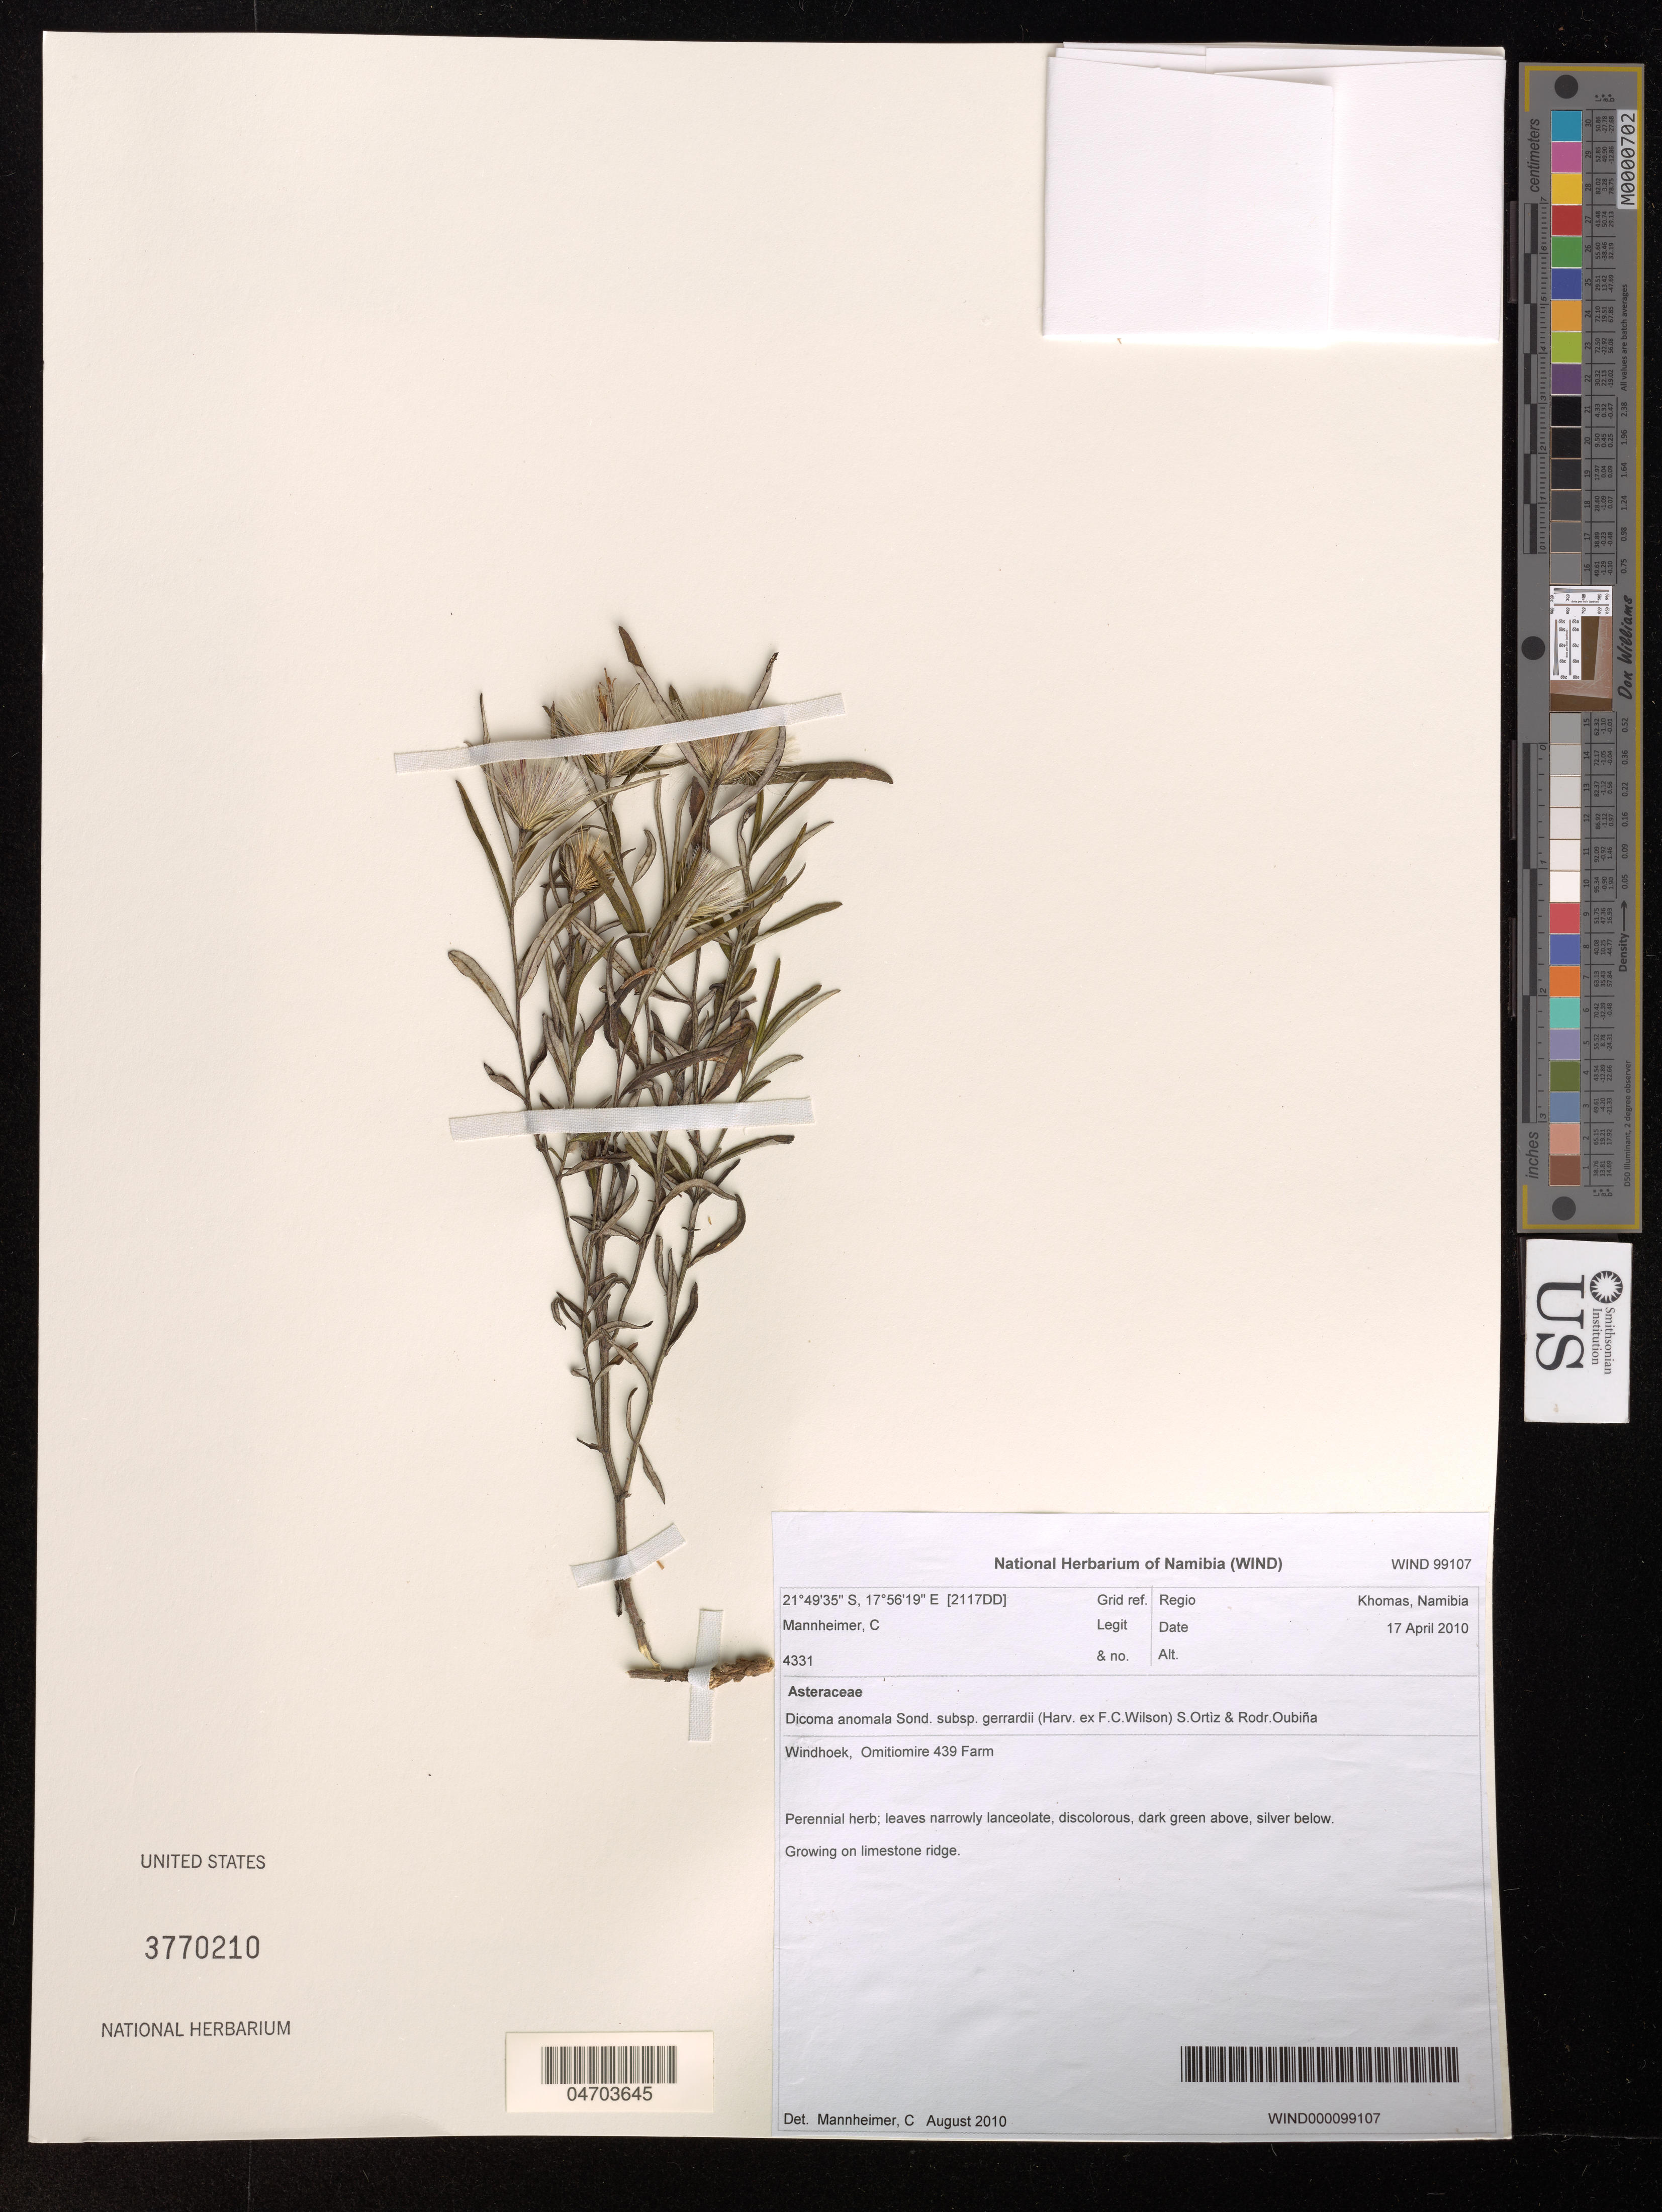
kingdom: Plantae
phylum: Tracheophyta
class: Magnoliopsida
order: Asterales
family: Asteraceae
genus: Dicoma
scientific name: Dicoma anomala subsp. gerrardii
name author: (Harv.) Dandy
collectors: C. Mannheimer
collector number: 4331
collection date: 2010-04-17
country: Namibia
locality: Windhoek, Omitiomire 439 Farm.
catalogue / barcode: US 3770210